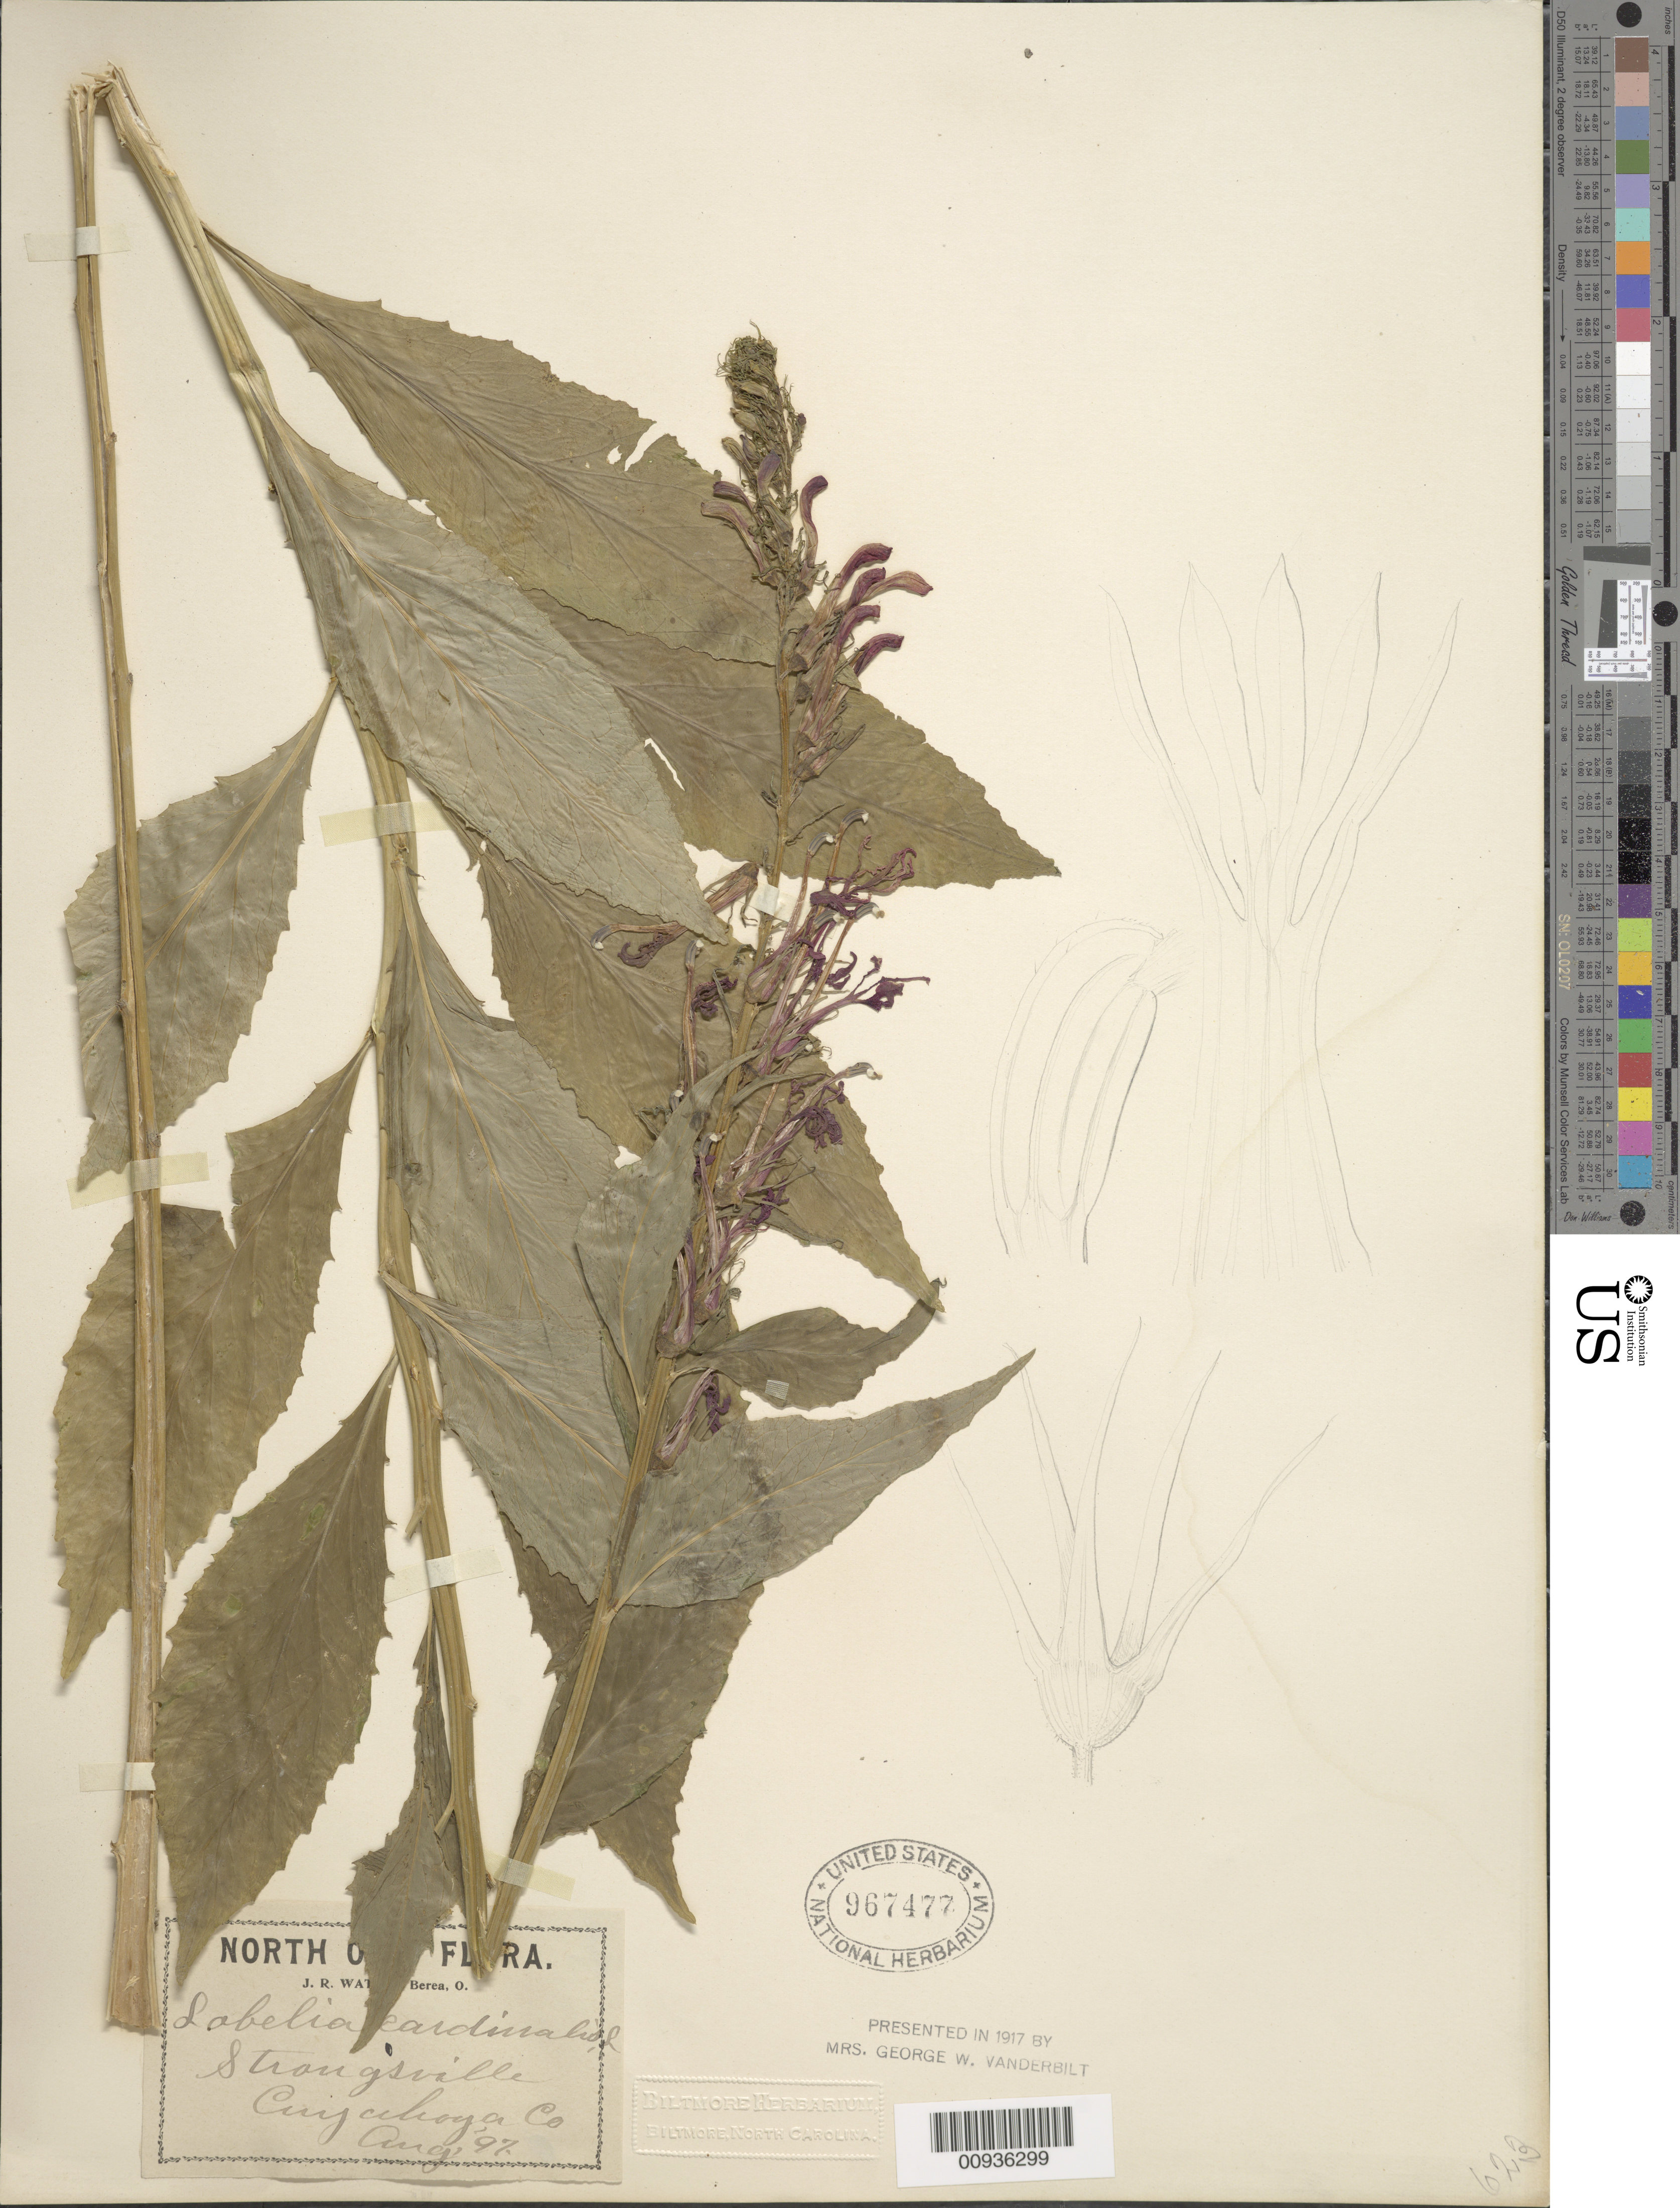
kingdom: Plantae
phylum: Tracheophyta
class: Magnoliopsida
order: Asterales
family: Campanulaceae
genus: Lobelia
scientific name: Lobelia cardinalis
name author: L.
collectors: J. R. Watson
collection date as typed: Aug '97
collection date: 1897-08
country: United States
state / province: Ohio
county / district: Cuyahoga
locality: Strongsville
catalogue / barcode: US 967477